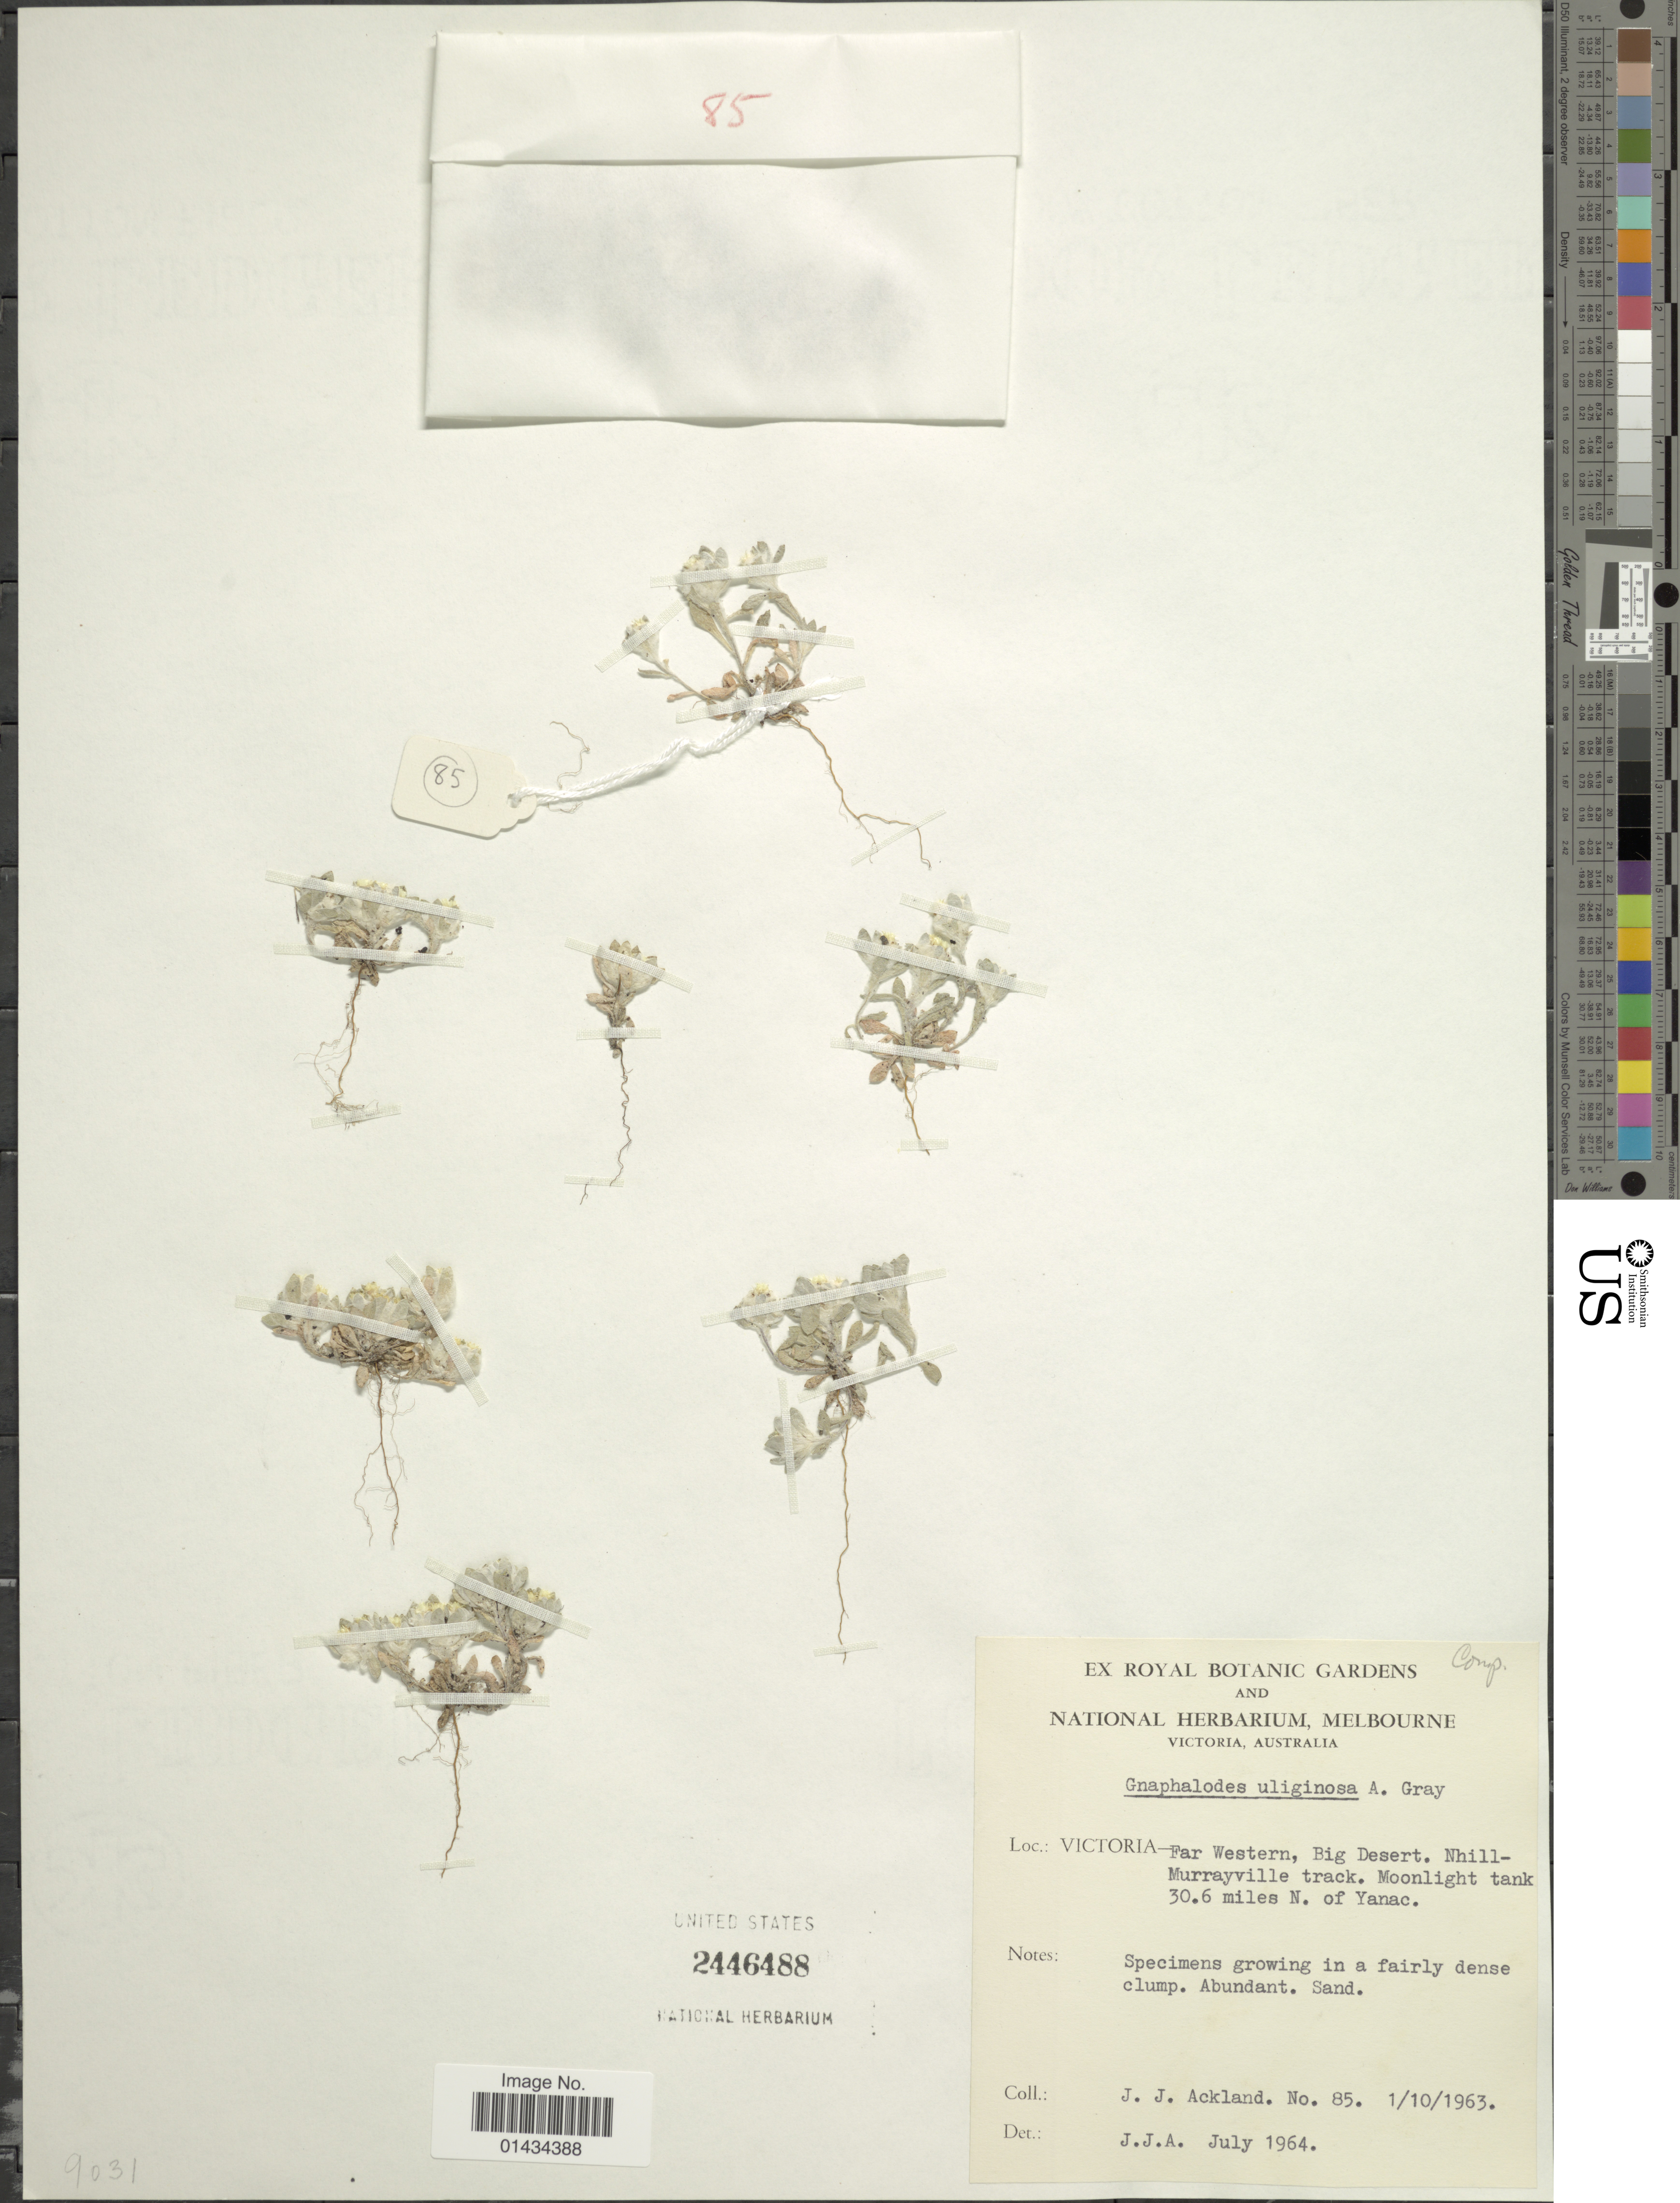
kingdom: Plantae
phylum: Tracheophyta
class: Magnoliopsida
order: Asterales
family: Asteraceae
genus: Actinobole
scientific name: Actinobole uliginosum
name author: (A. Gray) H. Eichler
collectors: J. J. Ackland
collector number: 85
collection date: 1963-10-01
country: Australia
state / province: Victoria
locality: Victoria, Far Western, Big Desert, Nhill-Murrayville track, Moonlight tank 30.6 miles N. of Yanac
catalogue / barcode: US 2446488